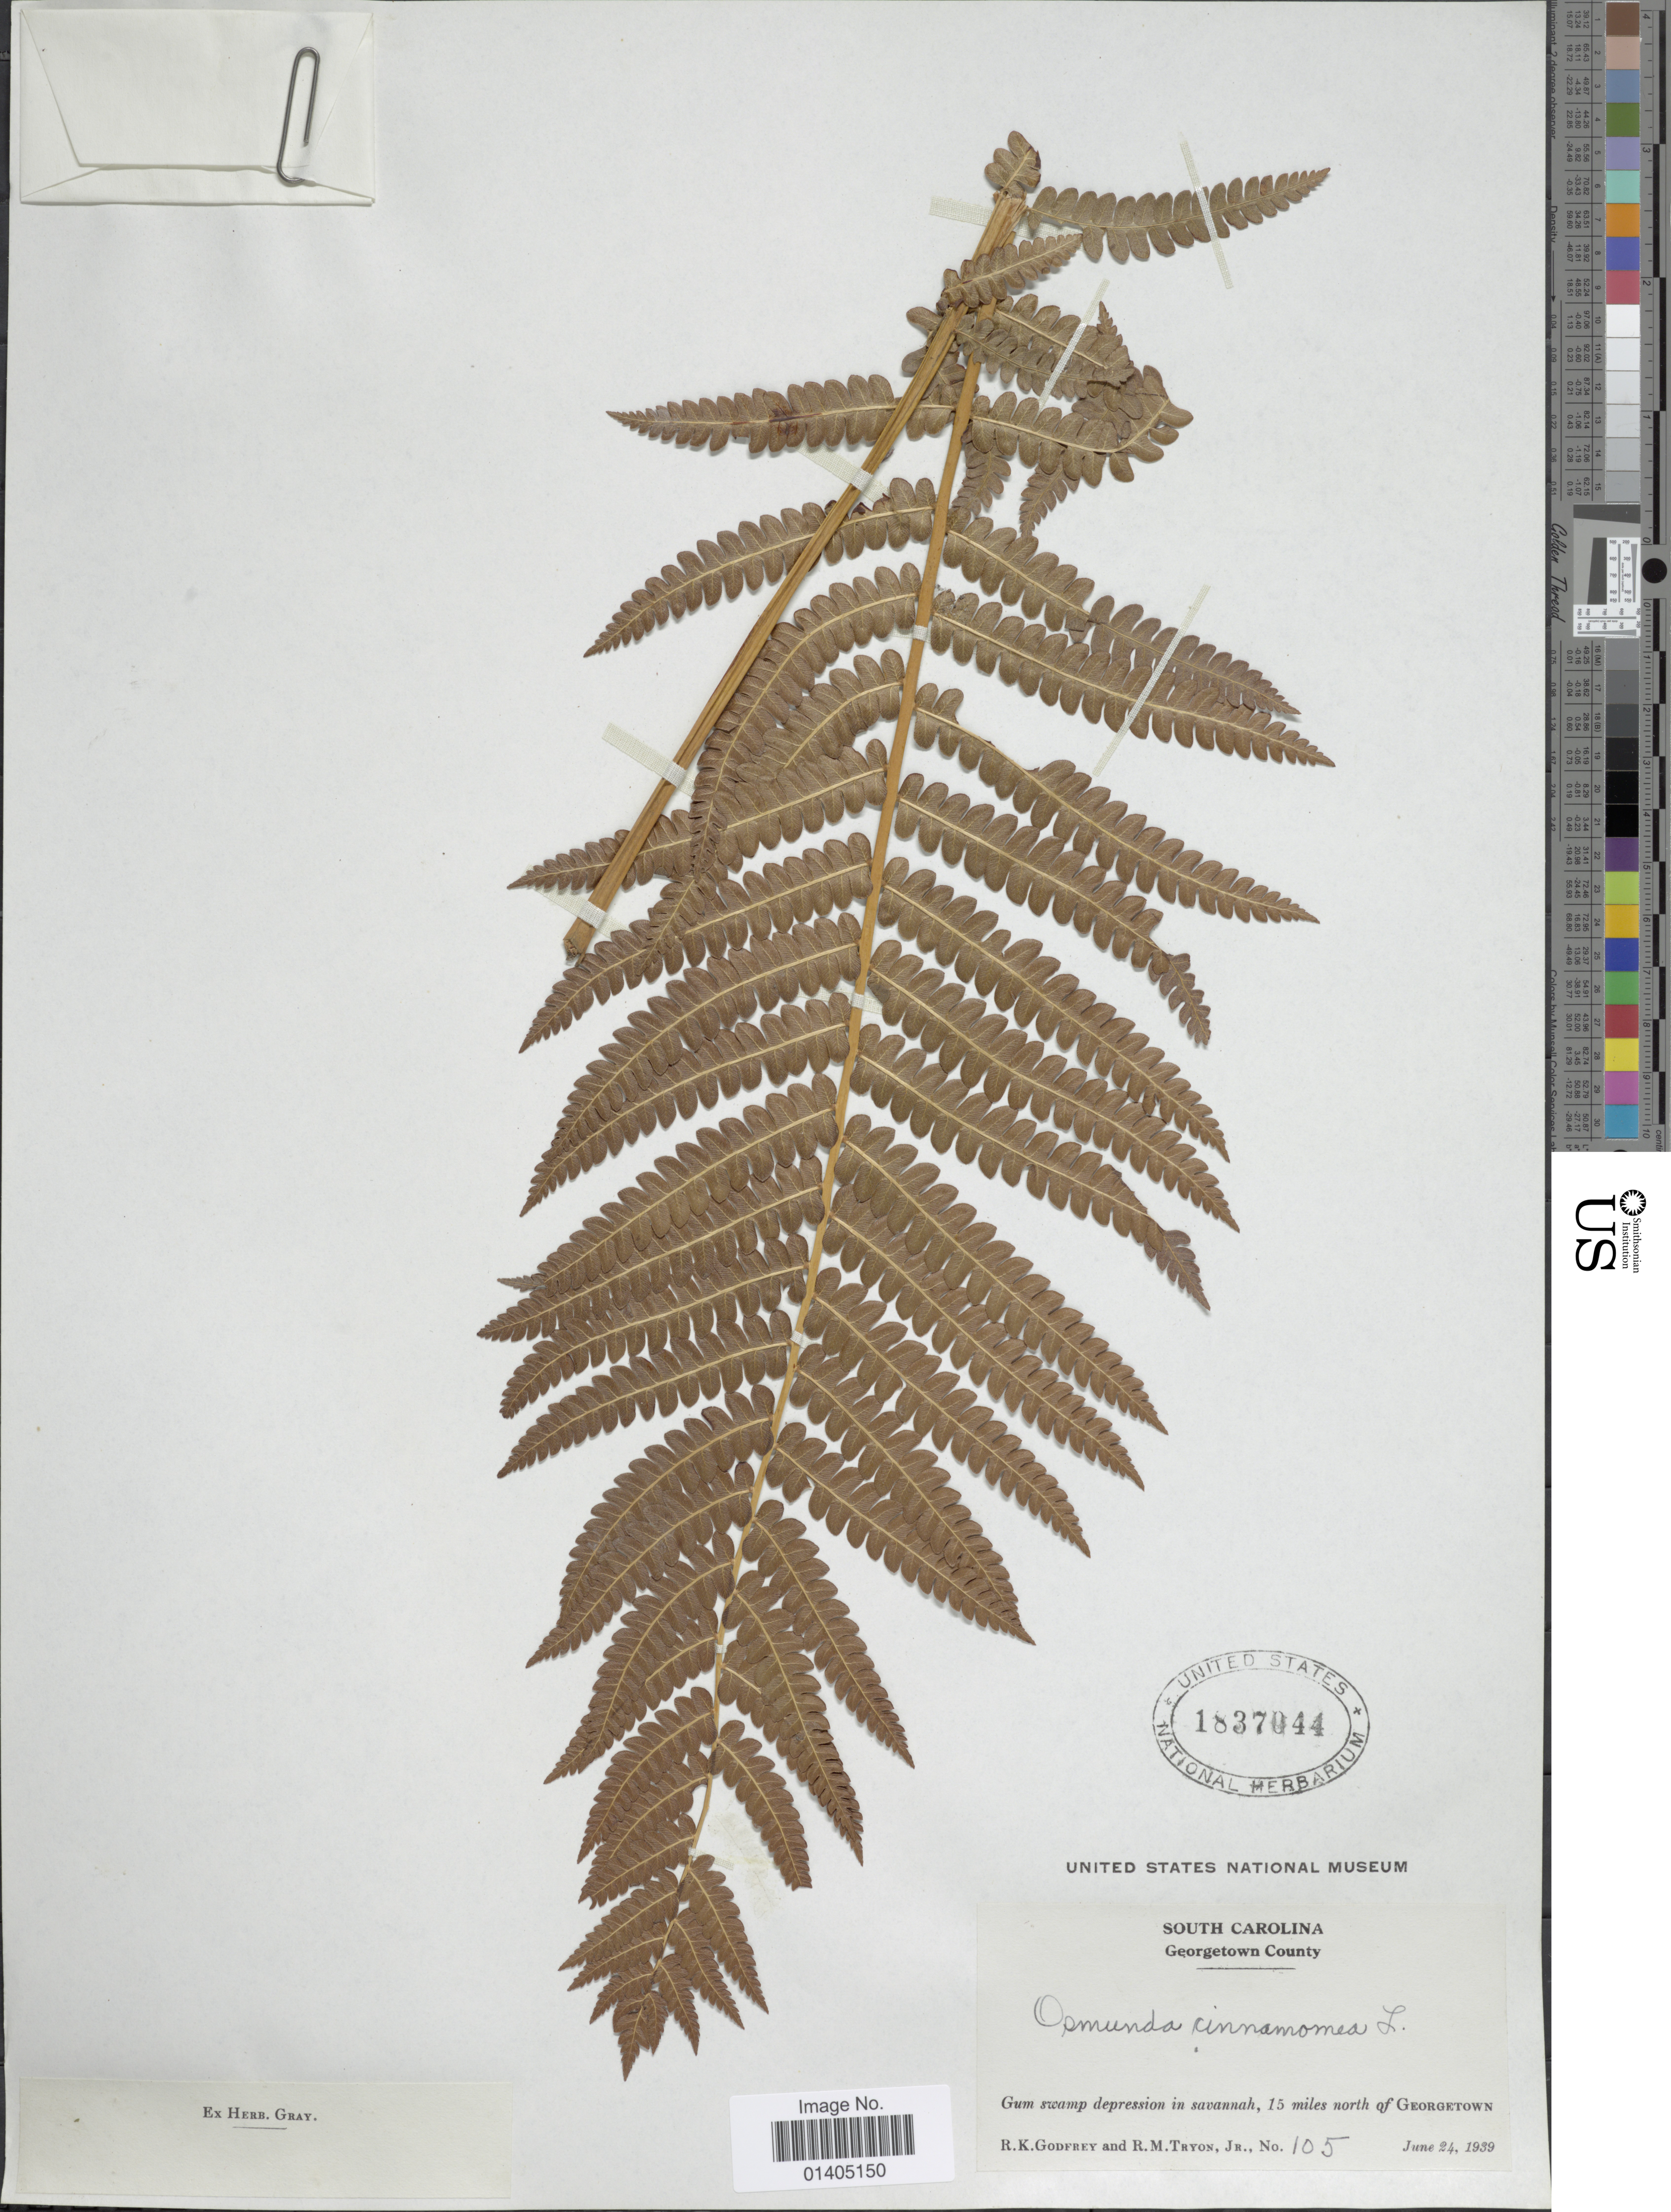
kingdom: Plantae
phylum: Tracheophyta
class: Polypodiopsida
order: Osmundales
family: Osmundaceae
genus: Osmundastrum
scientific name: Osmundastrum cinnamomeum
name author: (L.) C. Presl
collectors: R. K. Godfrey & R. M. Tryon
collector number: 105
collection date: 1939-06-24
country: United States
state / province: South Carolina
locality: Georgetown County, Gum swamp depression in savannah, 15 miles north of Georgetown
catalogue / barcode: US 1837044